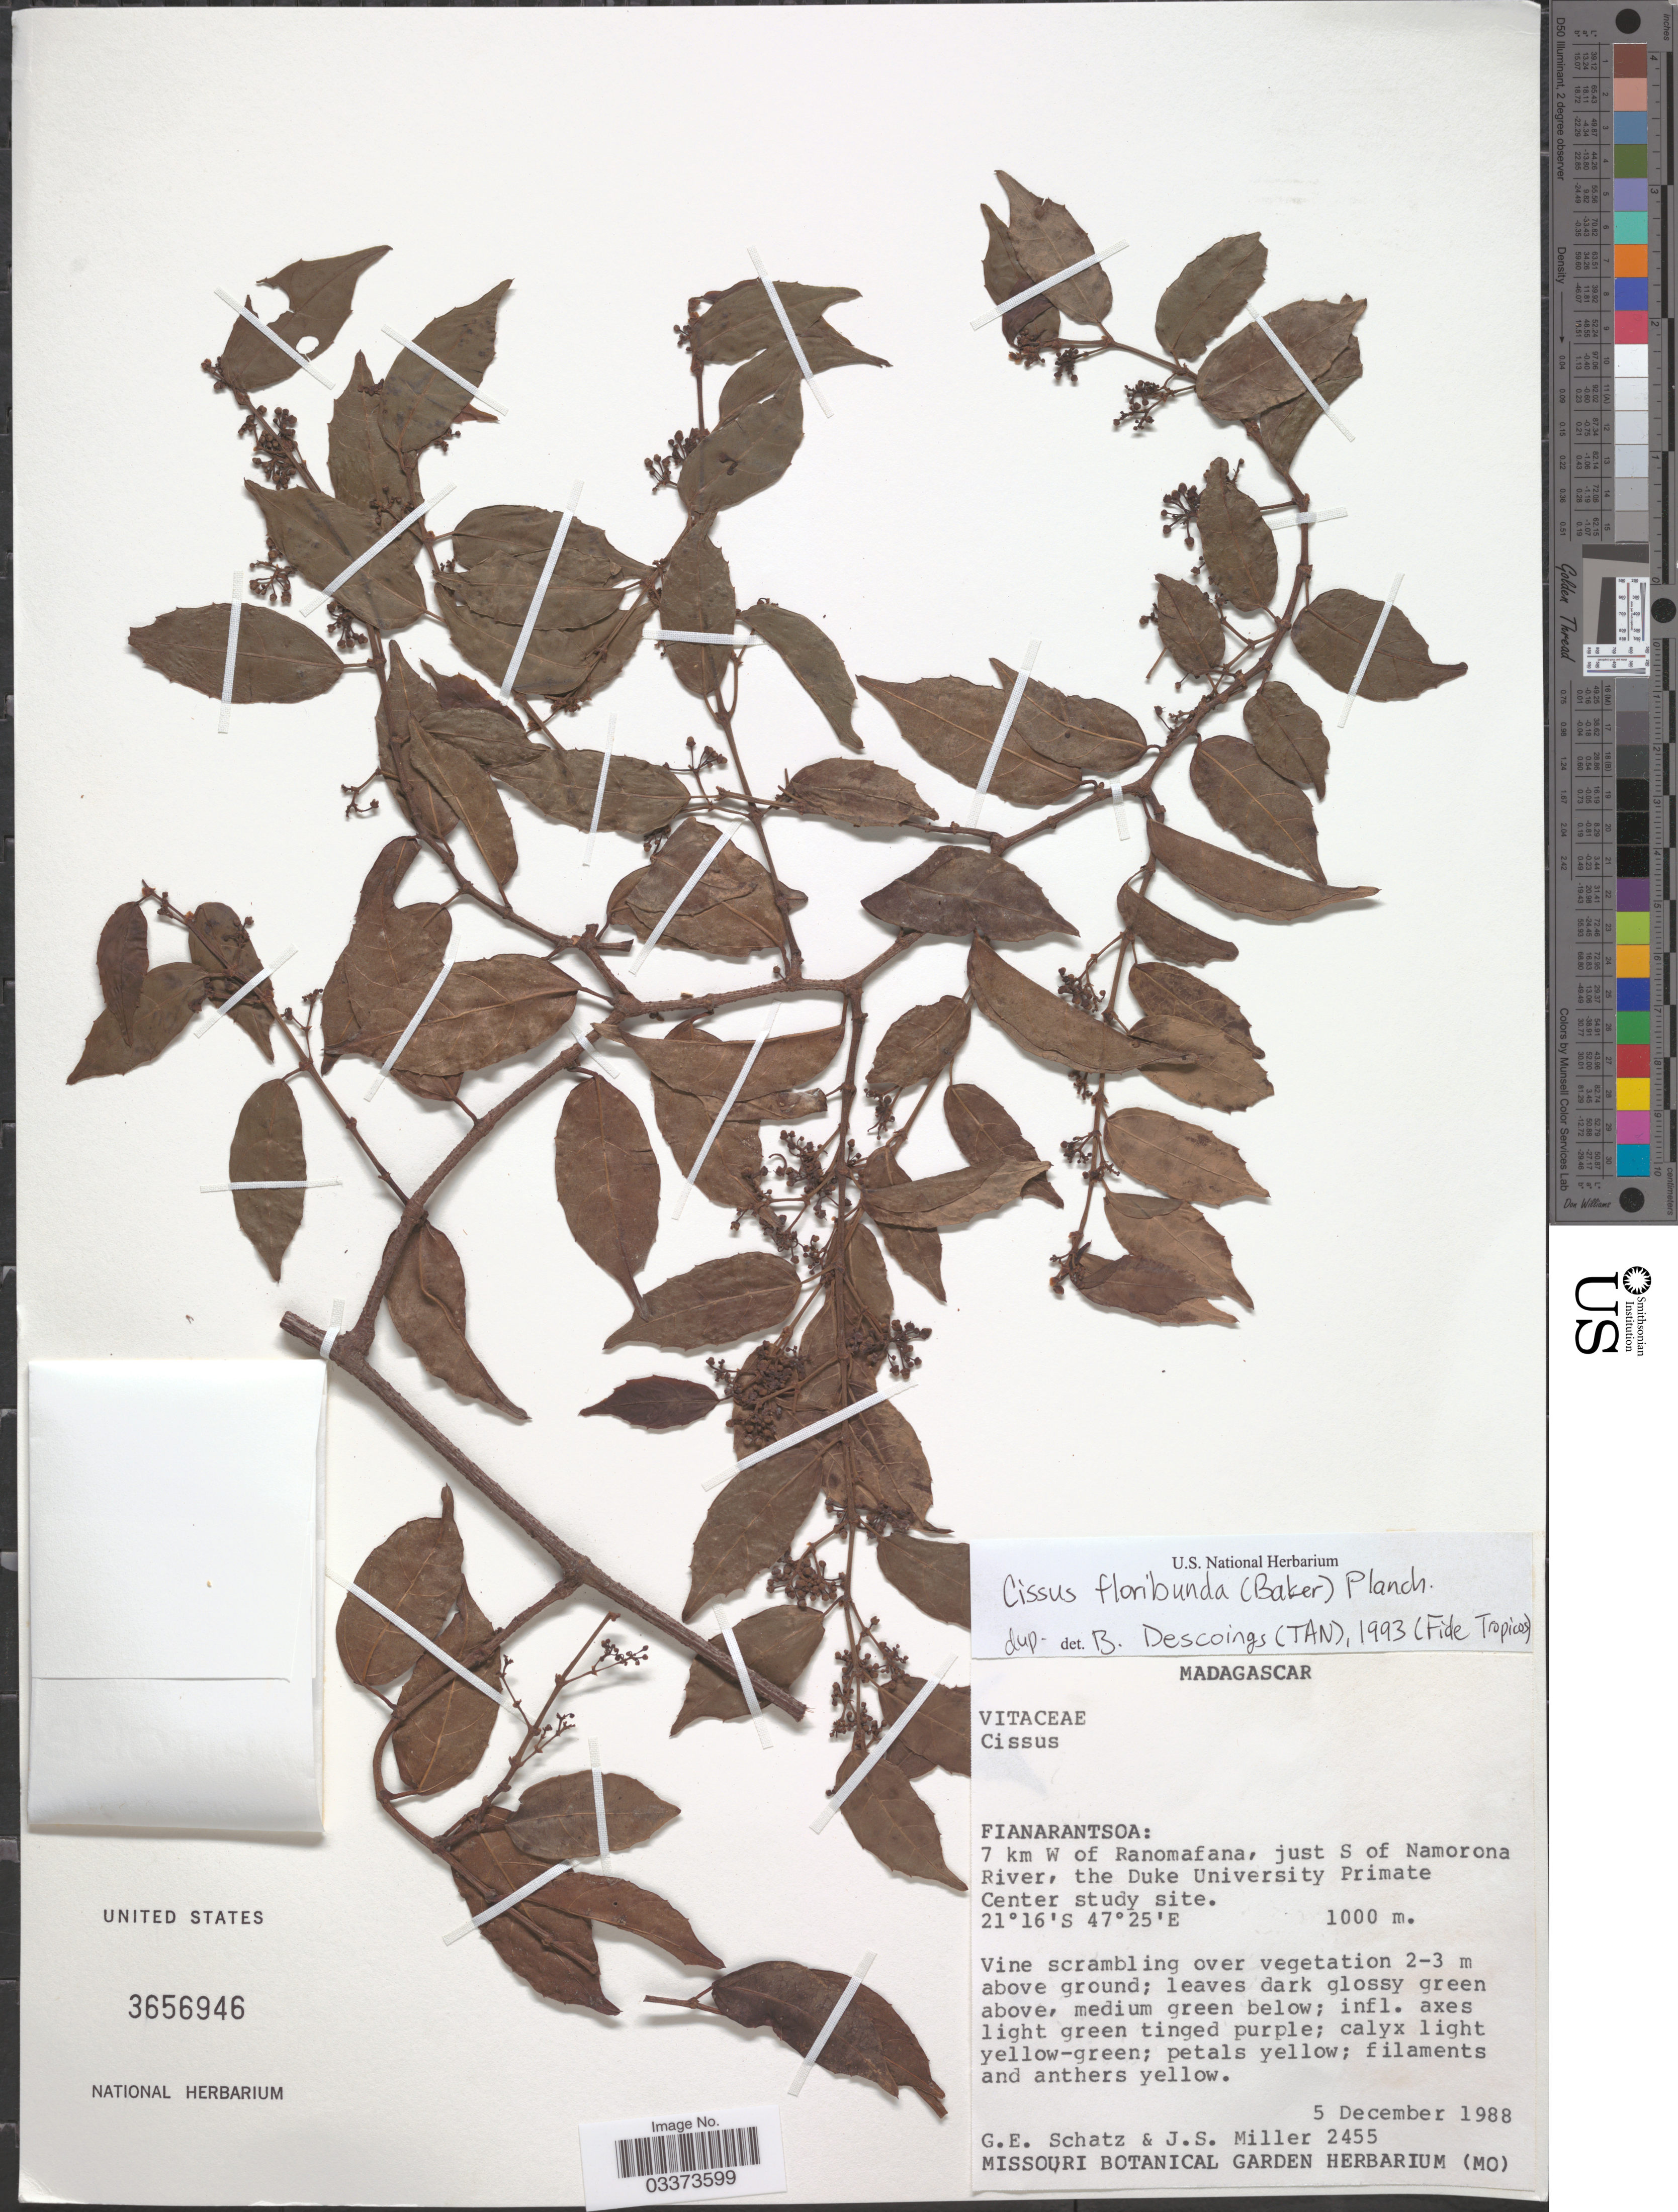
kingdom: Plantae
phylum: Tracheophyta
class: Magnoliopsida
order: Vitales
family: Vitaceae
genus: Cissus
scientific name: Cissus floribunda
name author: Planch.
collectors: G. Schatz & J. S. Miller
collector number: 2455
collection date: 1988-12-05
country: Madagascar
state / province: Vatovavy Fitovinany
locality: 7 km W of Ranomafana, just S of Namorona River, the Duke University Primate Center study site.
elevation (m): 1000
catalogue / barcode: US 3656946